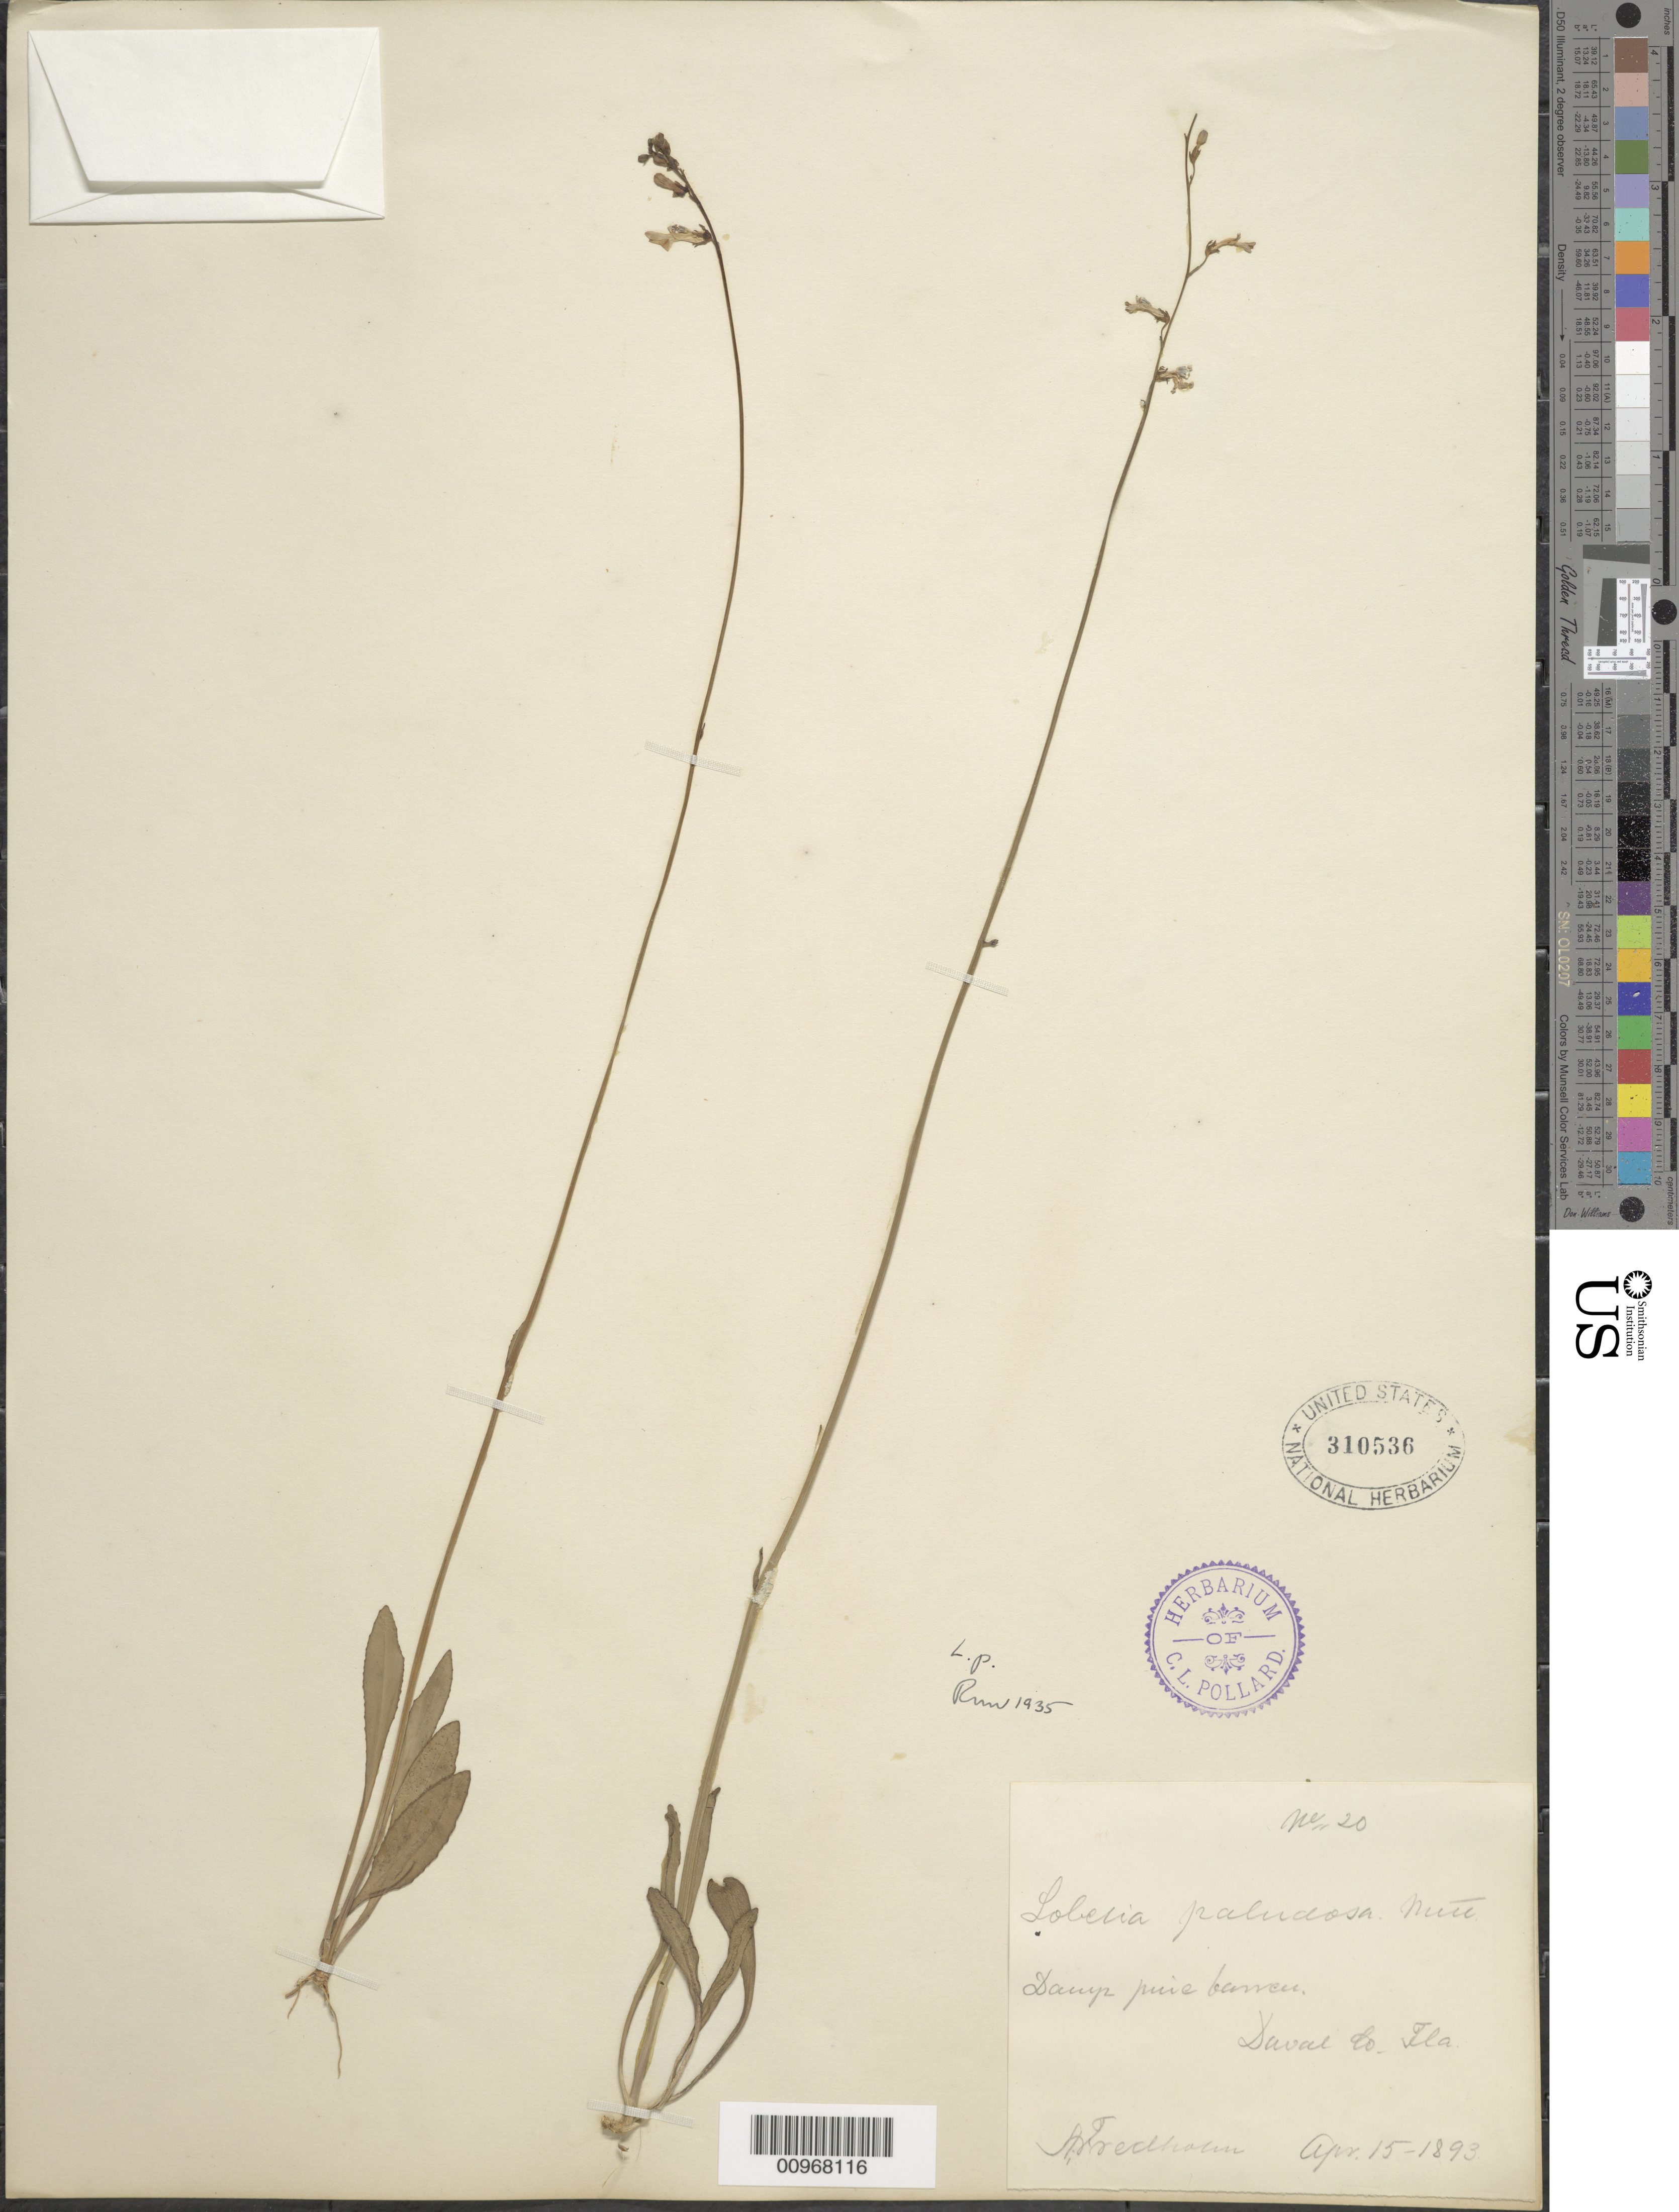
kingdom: Plantae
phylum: Tracheophyta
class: Magnoliopsida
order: Asterales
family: Campanulaceae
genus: Lobelia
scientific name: Lobelia paludosa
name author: Nutt.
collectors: A. J. Fredholm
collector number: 20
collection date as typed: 15 Apr 1893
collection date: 1893-04-15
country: United States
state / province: Florida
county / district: Duval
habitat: damp pine barrens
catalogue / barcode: US 310536